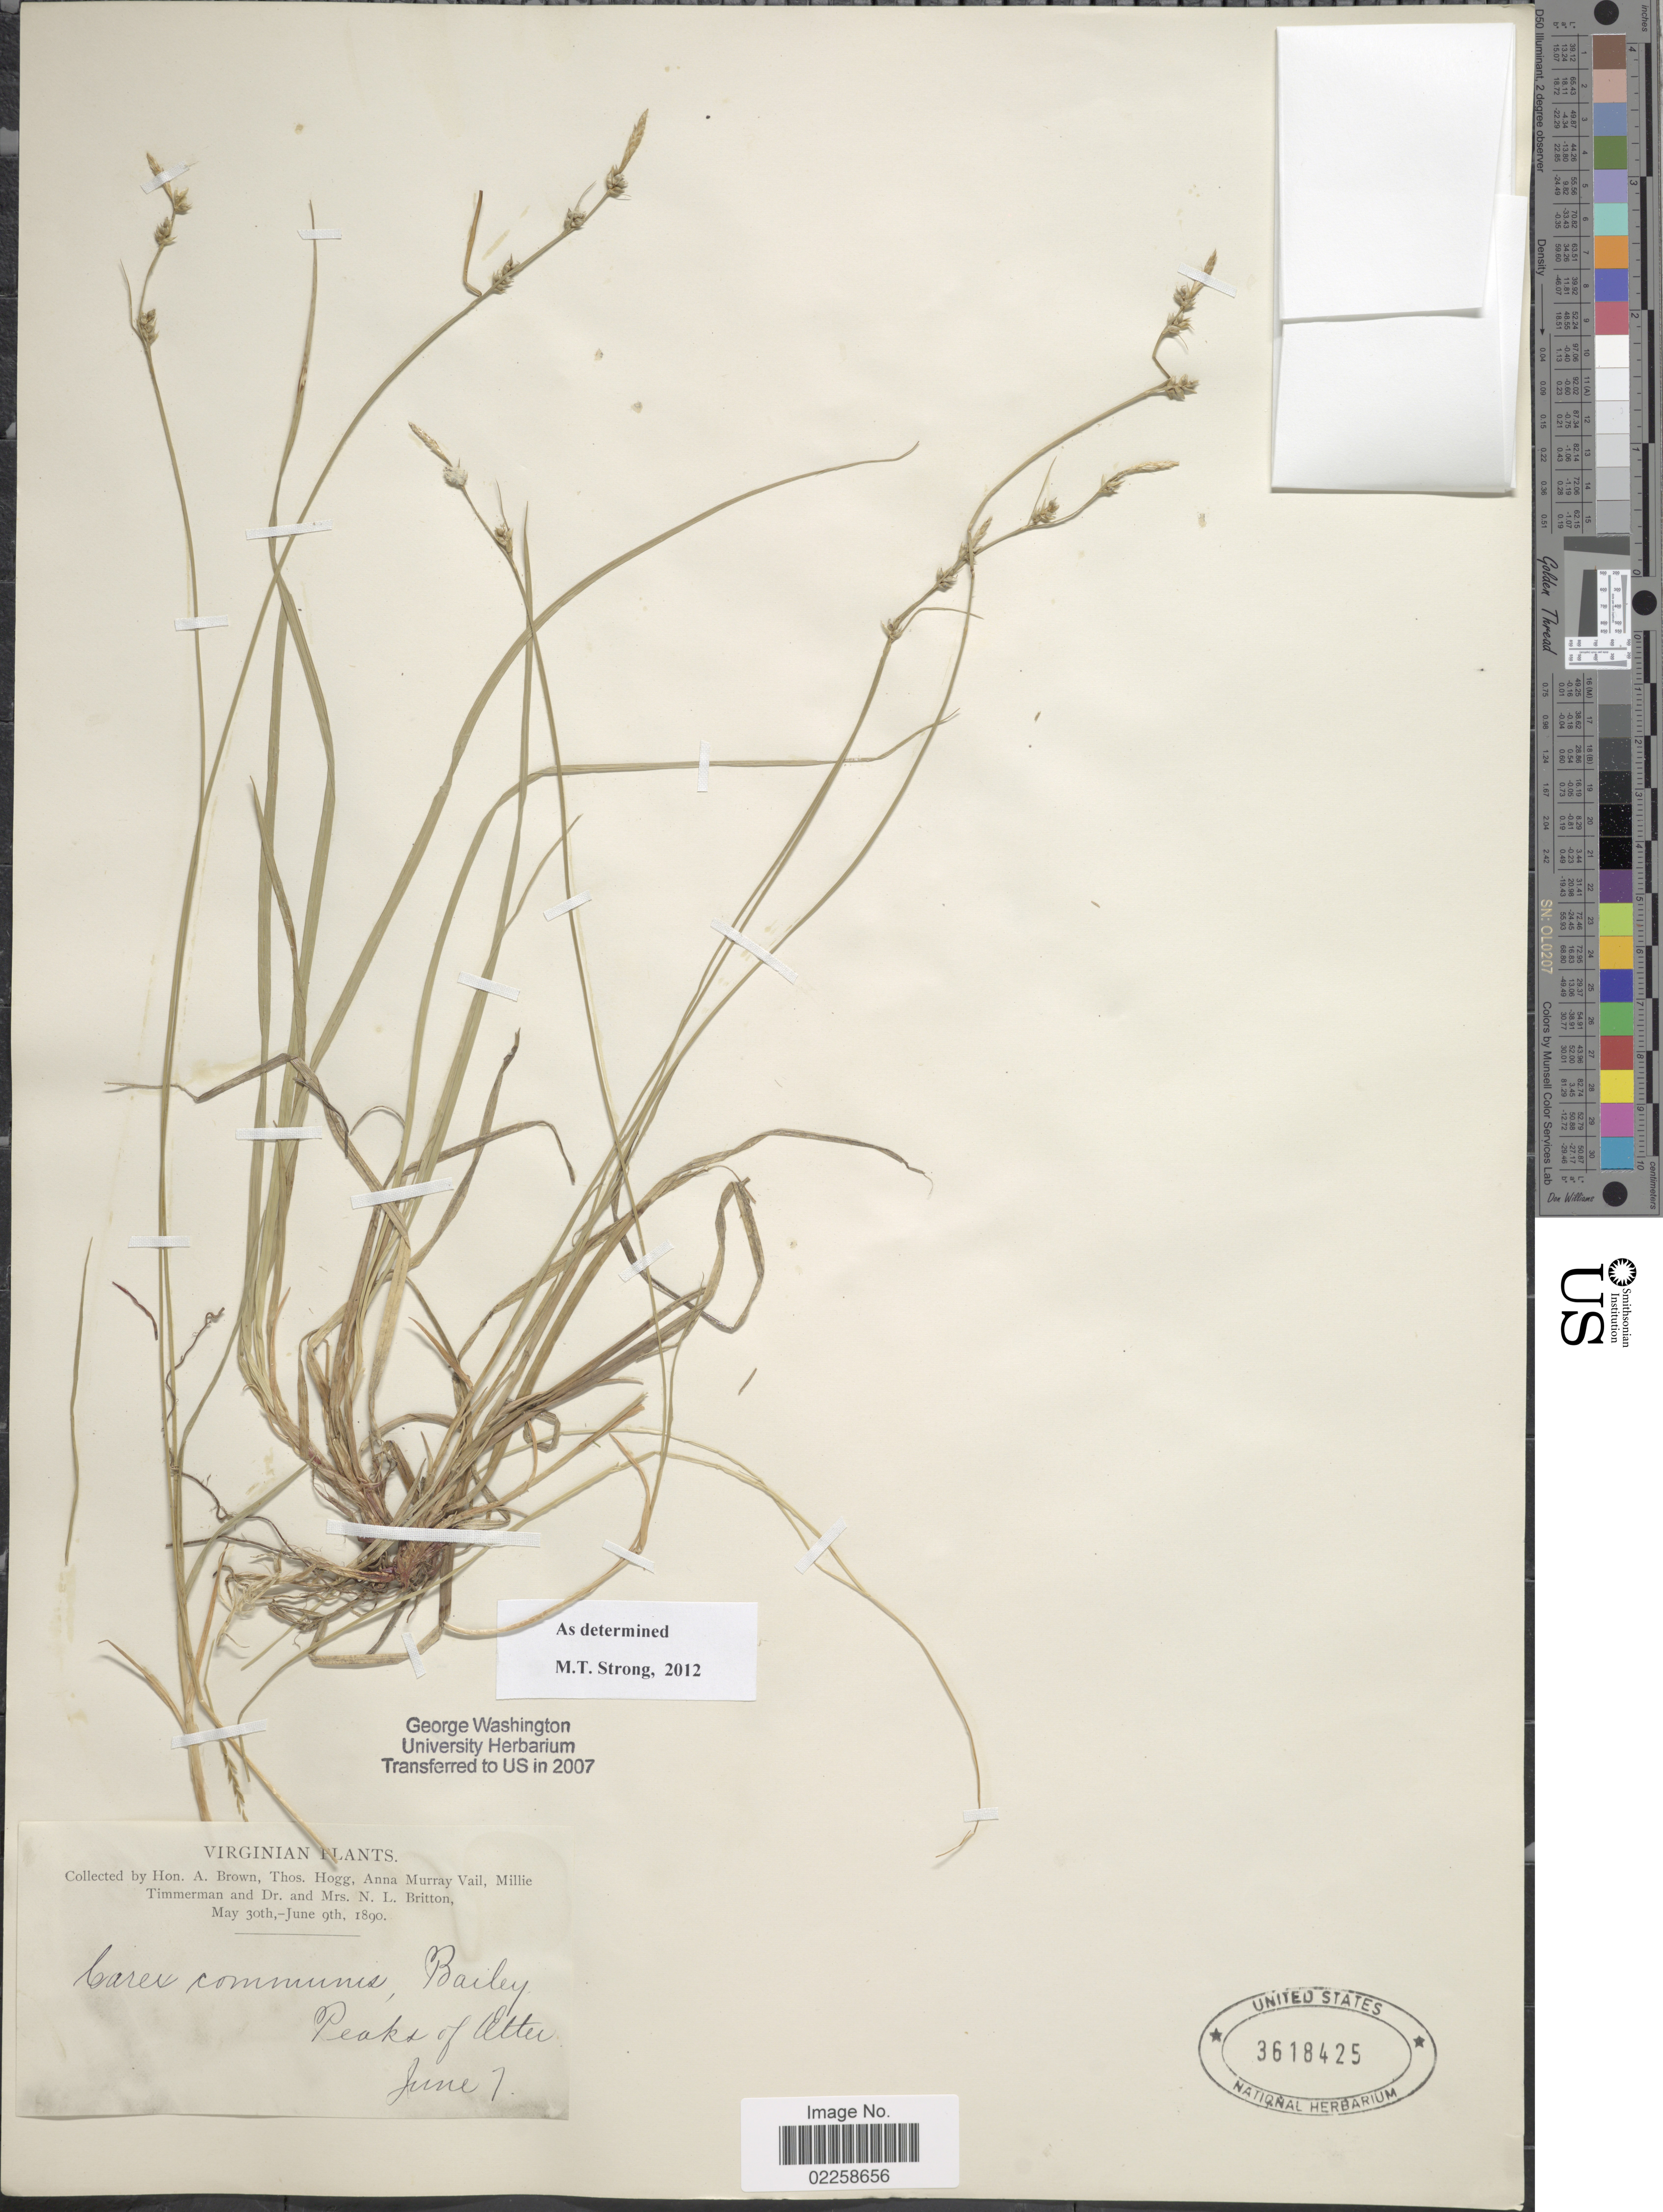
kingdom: Plantae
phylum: Tracheophyta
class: Liliopsida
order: Poales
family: Cyperaceae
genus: Carex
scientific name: Carex communis var. communis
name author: L.H. Bailey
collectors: H. A. Brown, T. Hogg, A. Vail, M. Timmerman & N. Britton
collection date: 1890-06-07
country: United States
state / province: Virginia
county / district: Bedford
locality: Peaks of Otter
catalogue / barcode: US 3618425